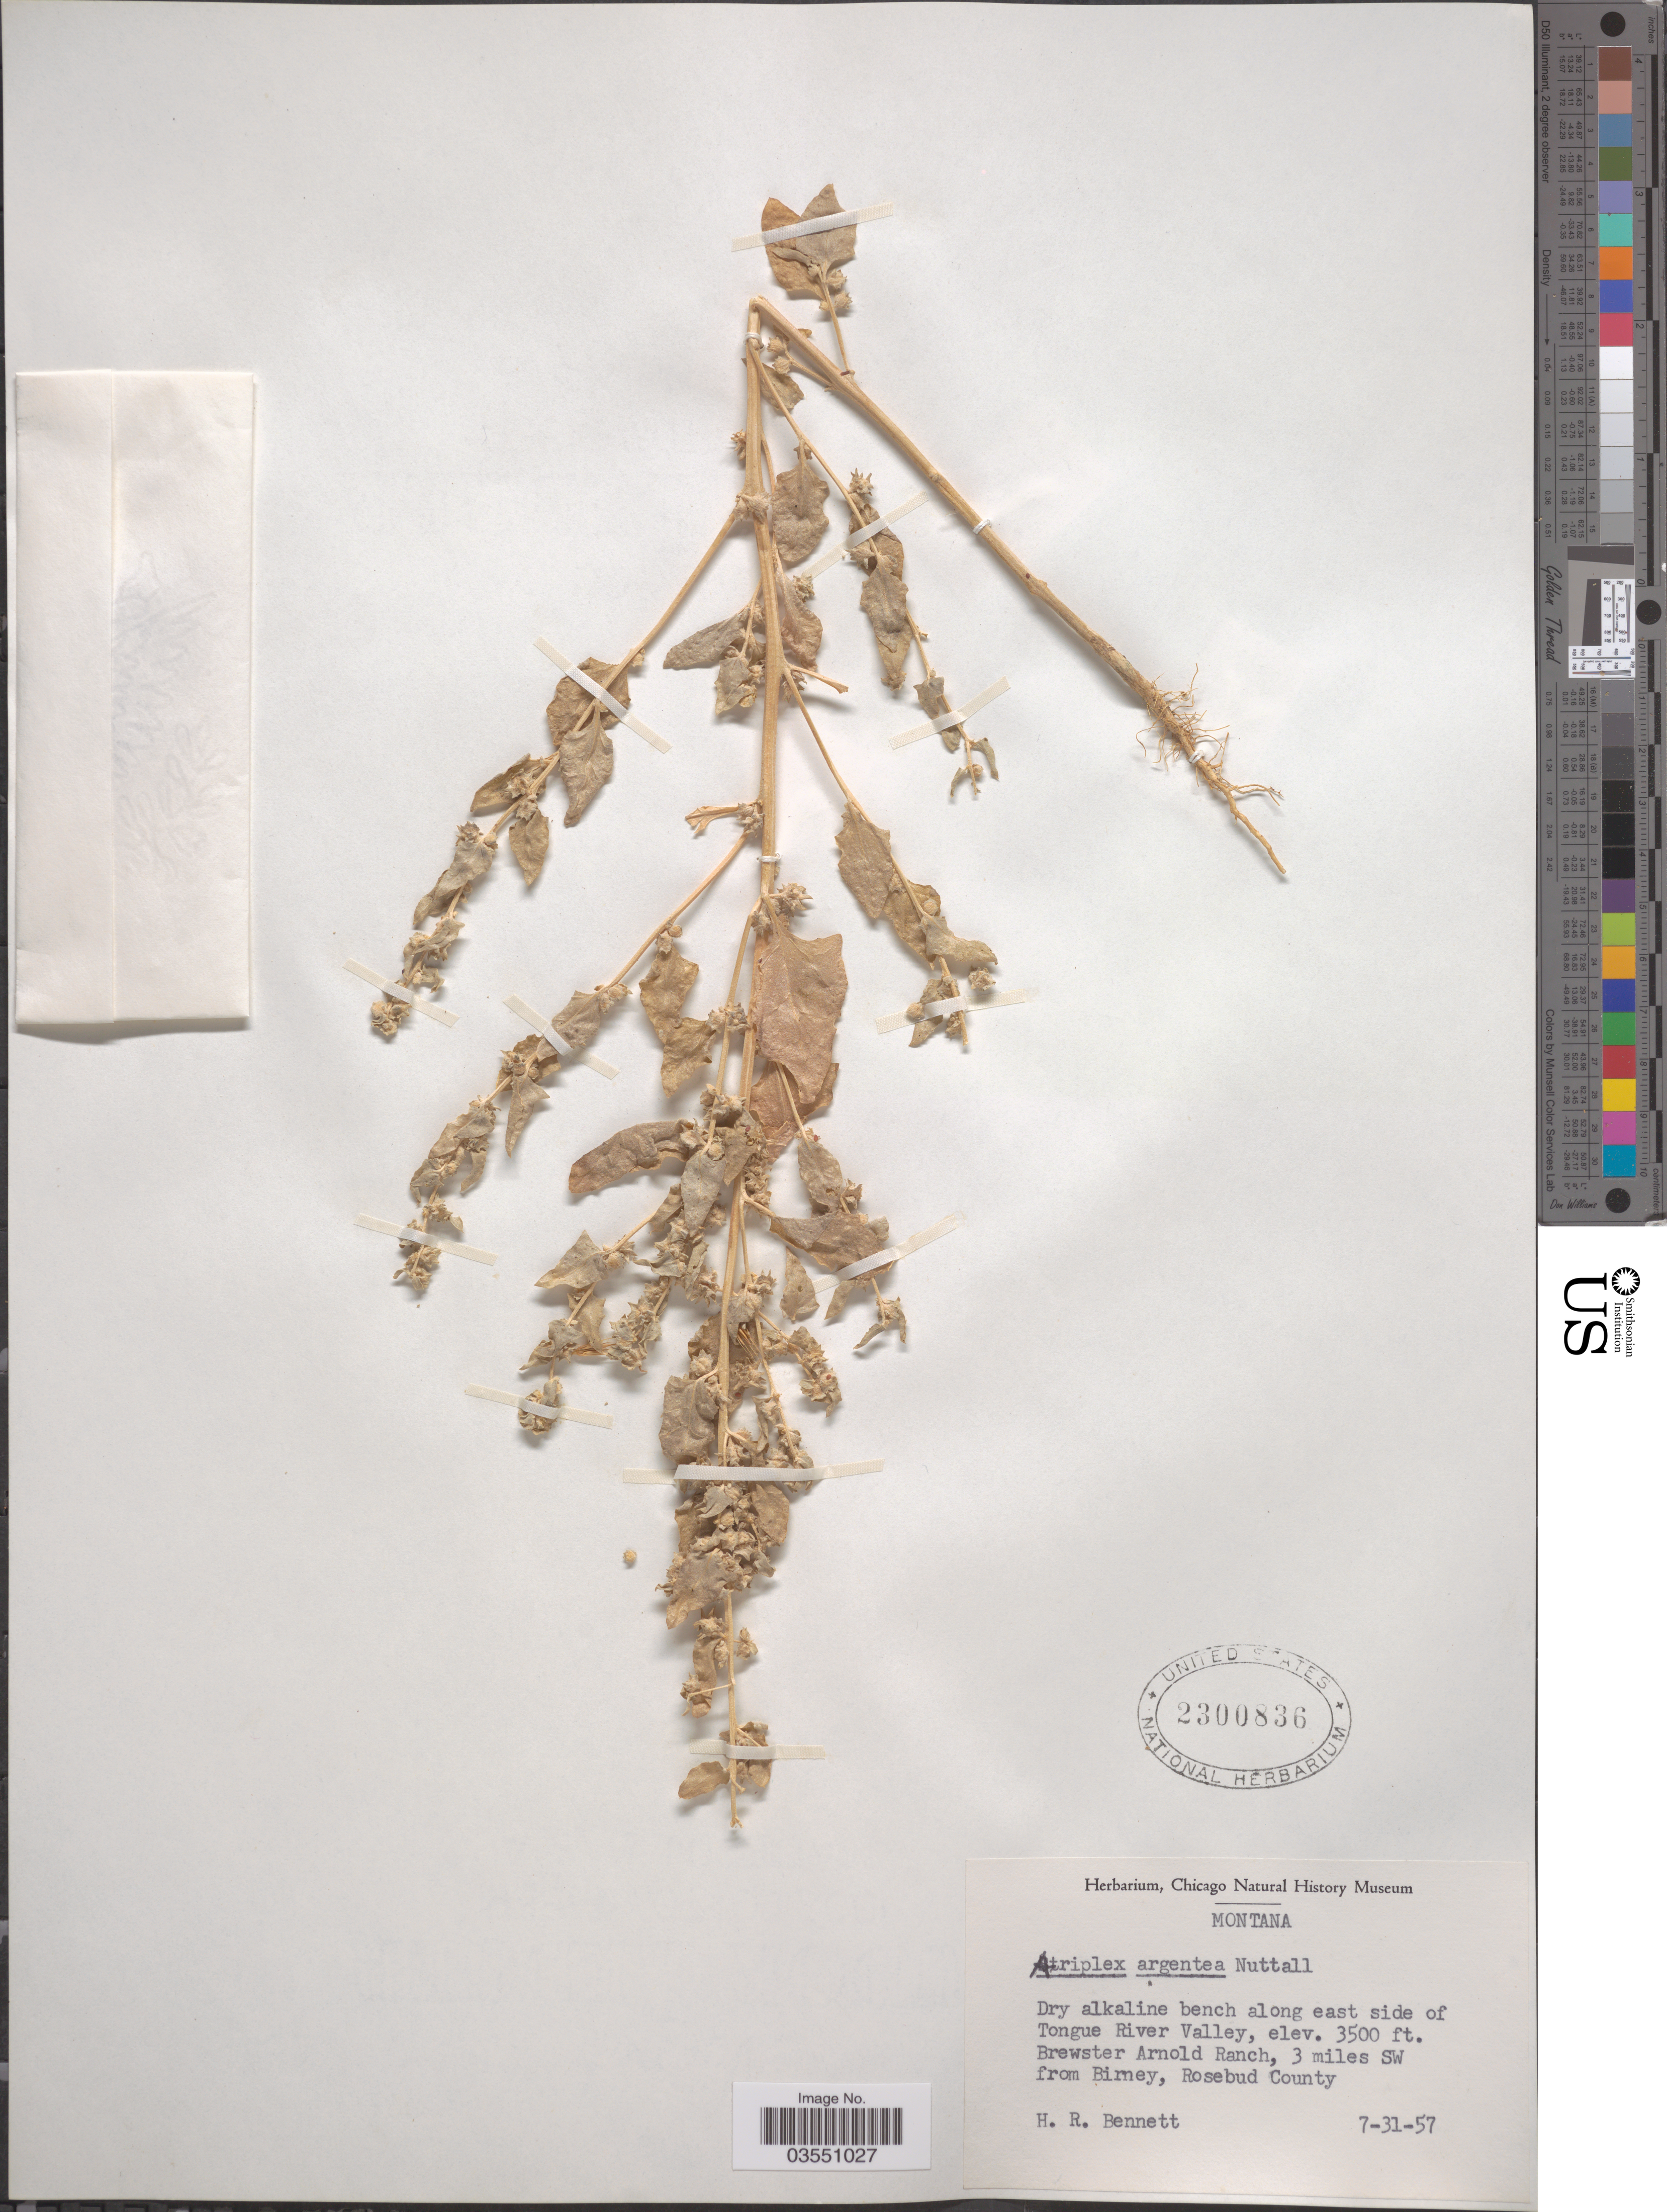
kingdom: Plantae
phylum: Tracheophyta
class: Magnoliopsida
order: Caryophyllales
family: Amaranthaceae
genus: Atriplex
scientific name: Atriplex argentea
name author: Nutt.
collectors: H. R. Bennett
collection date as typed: Transcribed d/m/y: 31/7/57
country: United States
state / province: Montana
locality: Dry alkaline bench along east side of Tongue River Valley. Brewster Arnold Ranch, 3 miles SW from Birney, Rosebud County.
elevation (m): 1067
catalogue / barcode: US 2300836